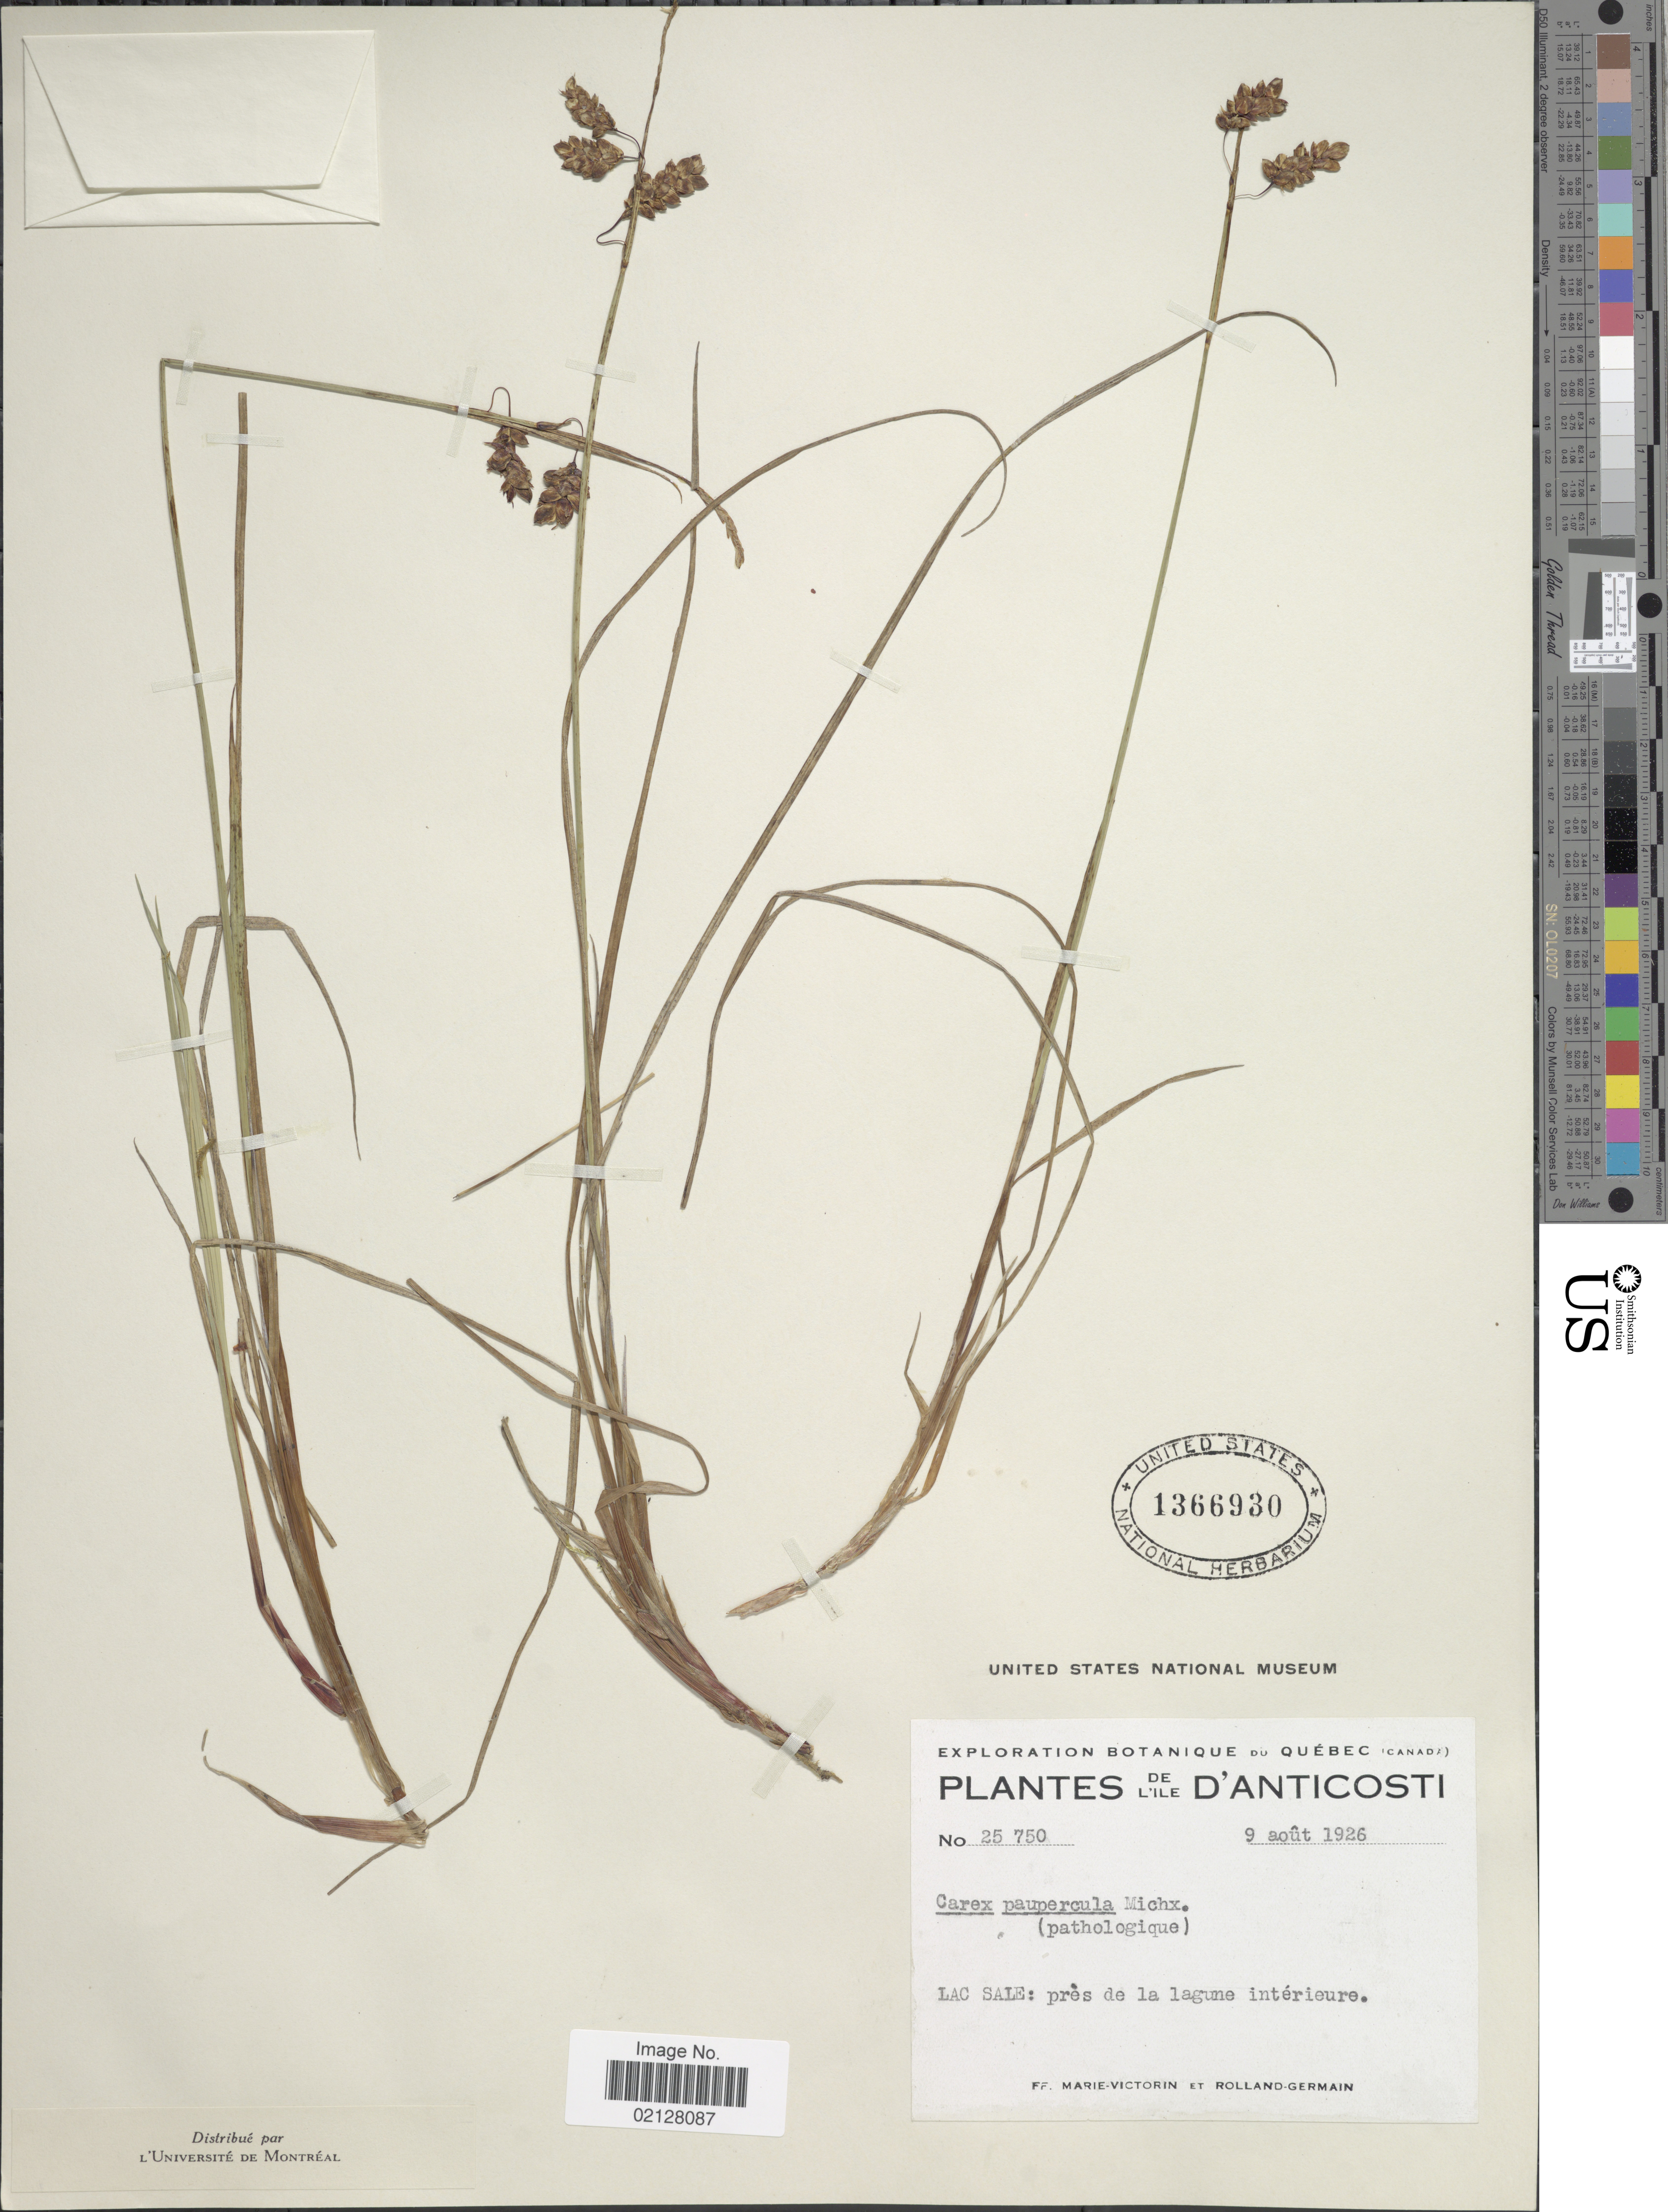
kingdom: Plantae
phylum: Tracheophyta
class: Liliopsida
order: Poales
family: Cyperaceae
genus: Carex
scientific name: Carex magellanica subsp. irrigua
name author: (Wahlenb.) Hiitonen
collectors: F. Marie-Victorin & Rolland-Germain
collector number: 25750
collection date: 1926-08-09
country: Canada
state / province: Quebec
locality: L' Ile D' Anticosti. Lac Sale: pres de la lagune interieure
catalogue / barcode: US 1366930